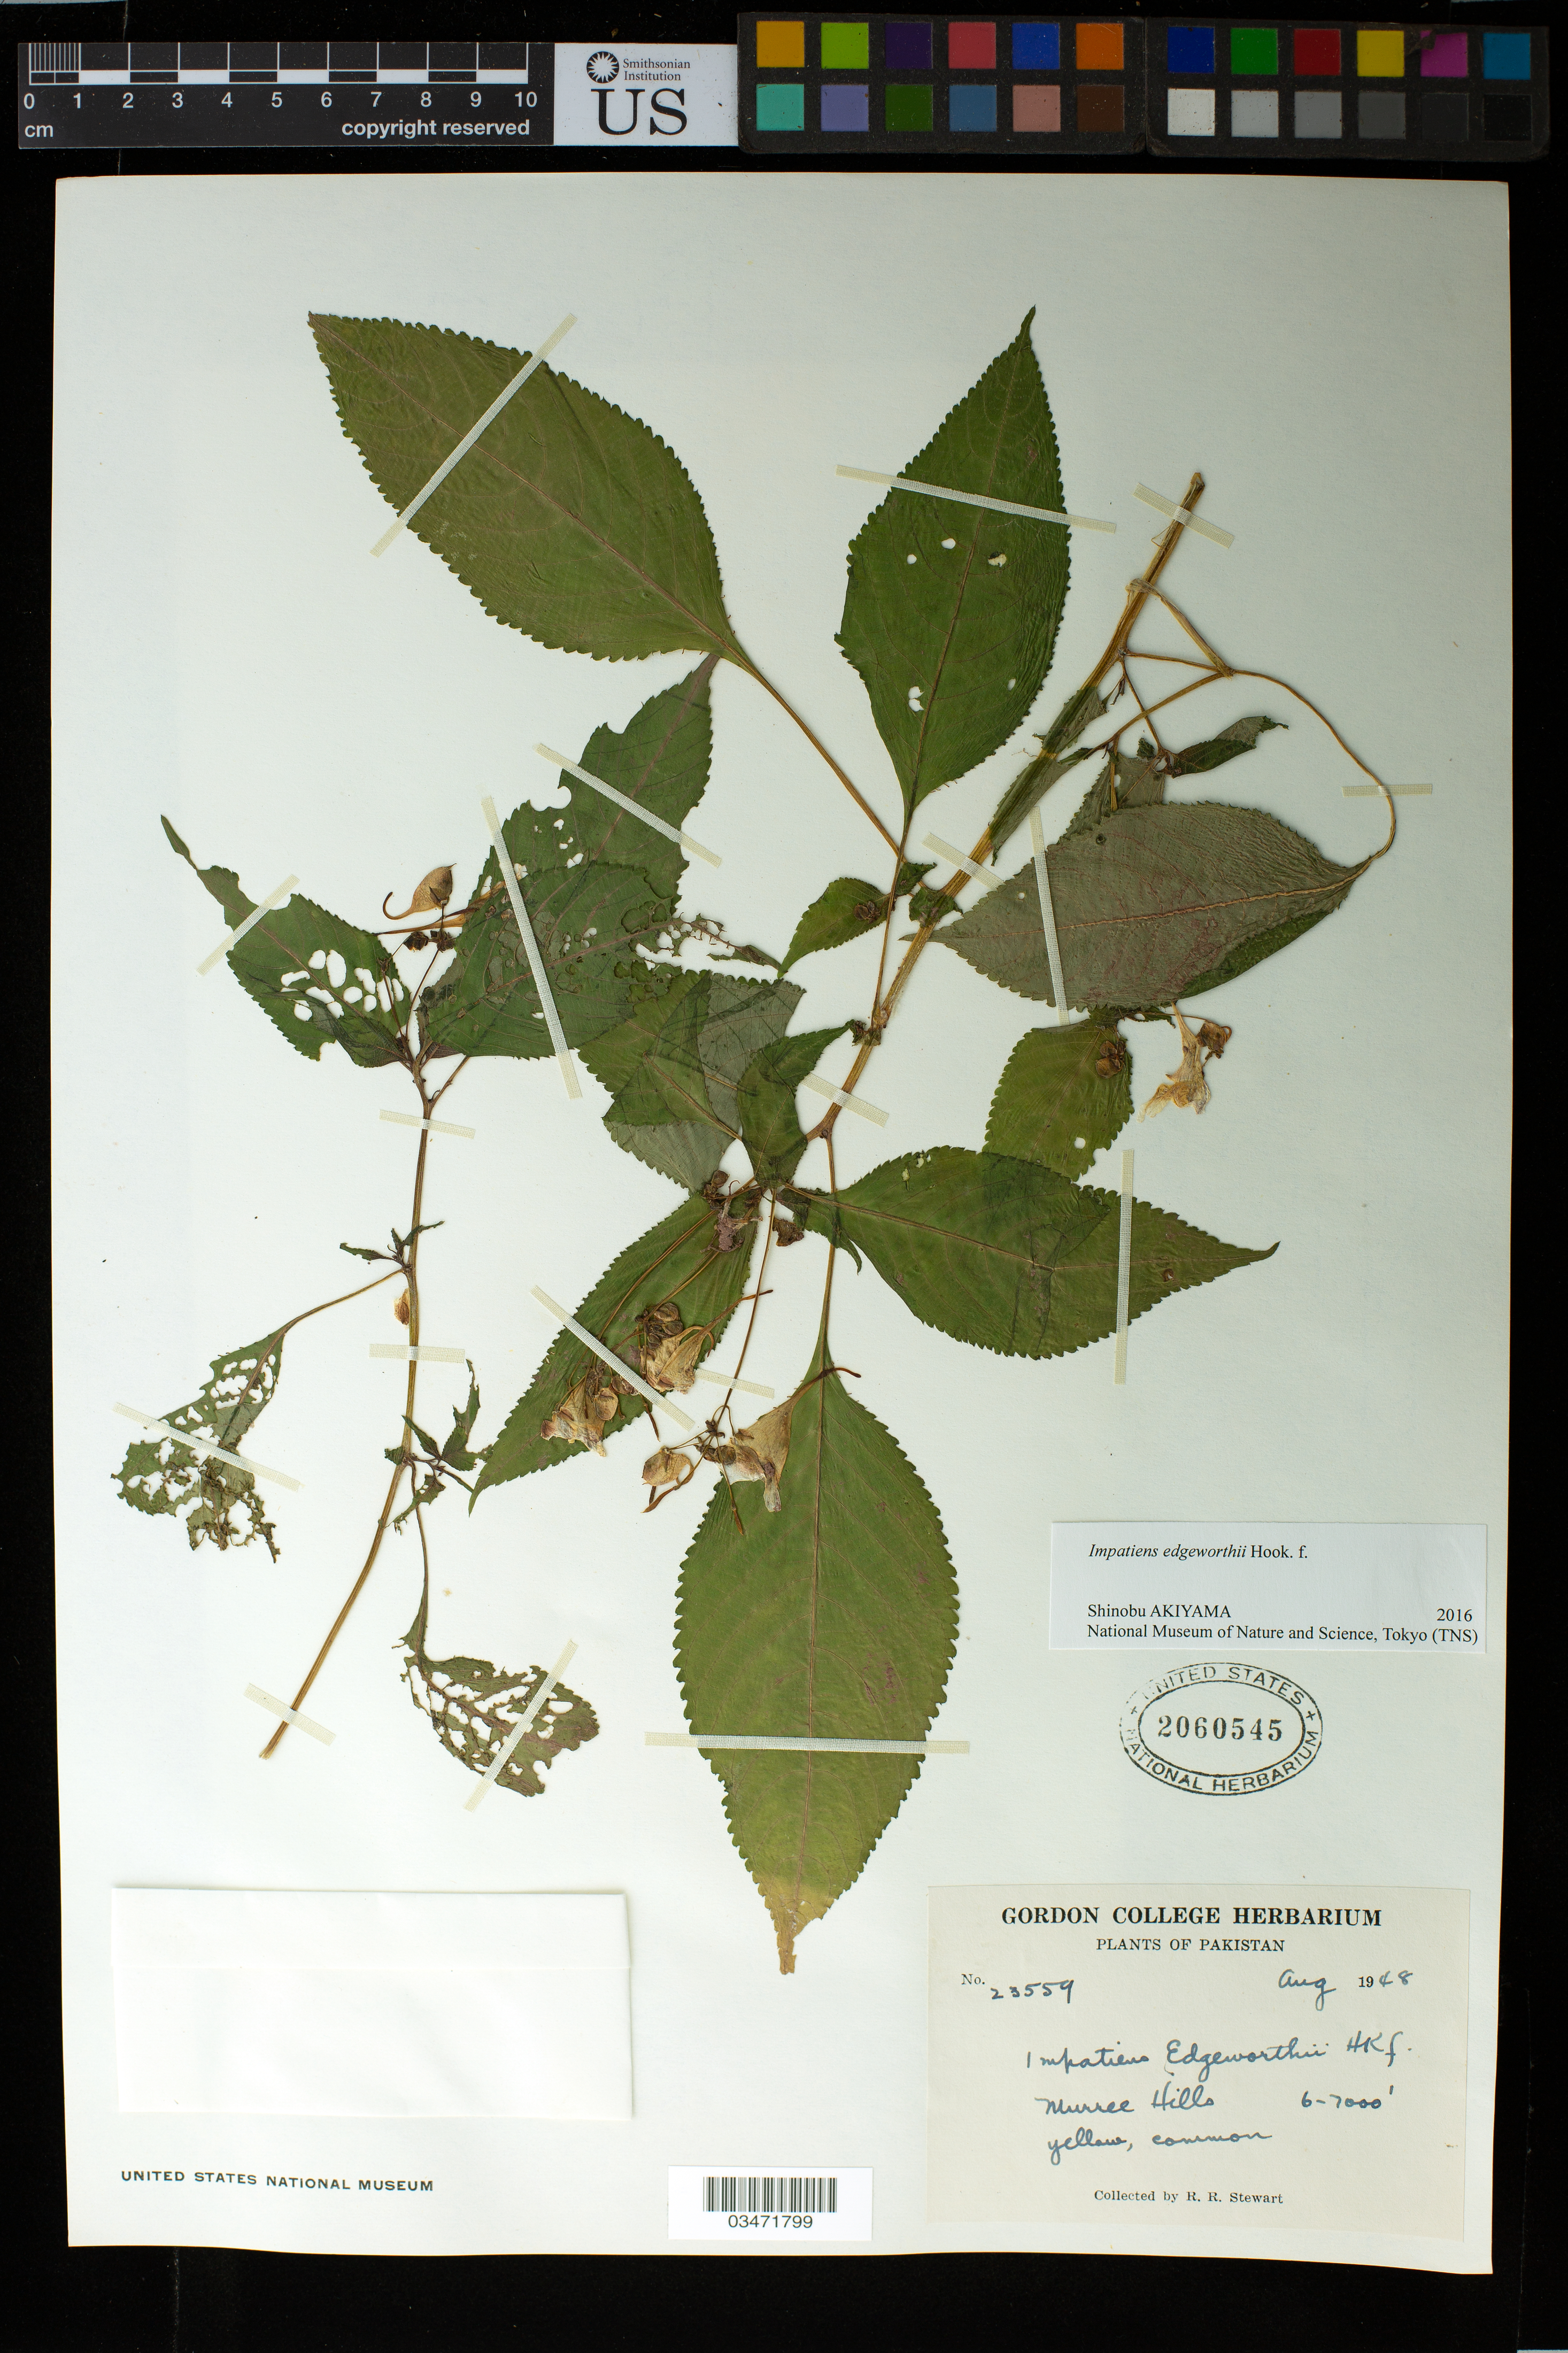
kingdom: Plantae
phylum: Tracheophyta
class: Magnoliopsida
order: Ericales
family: Balsaminaceae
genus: Impatiens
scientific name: Impatiens edgeworthii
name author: Hook. f.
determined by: Akiyama, Shinobu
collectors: R. R. Stewart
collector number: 23559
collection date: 1948-08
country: Pakistan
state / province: Punjab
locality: Murree Hills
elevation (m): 1829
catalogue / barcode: US 2060545